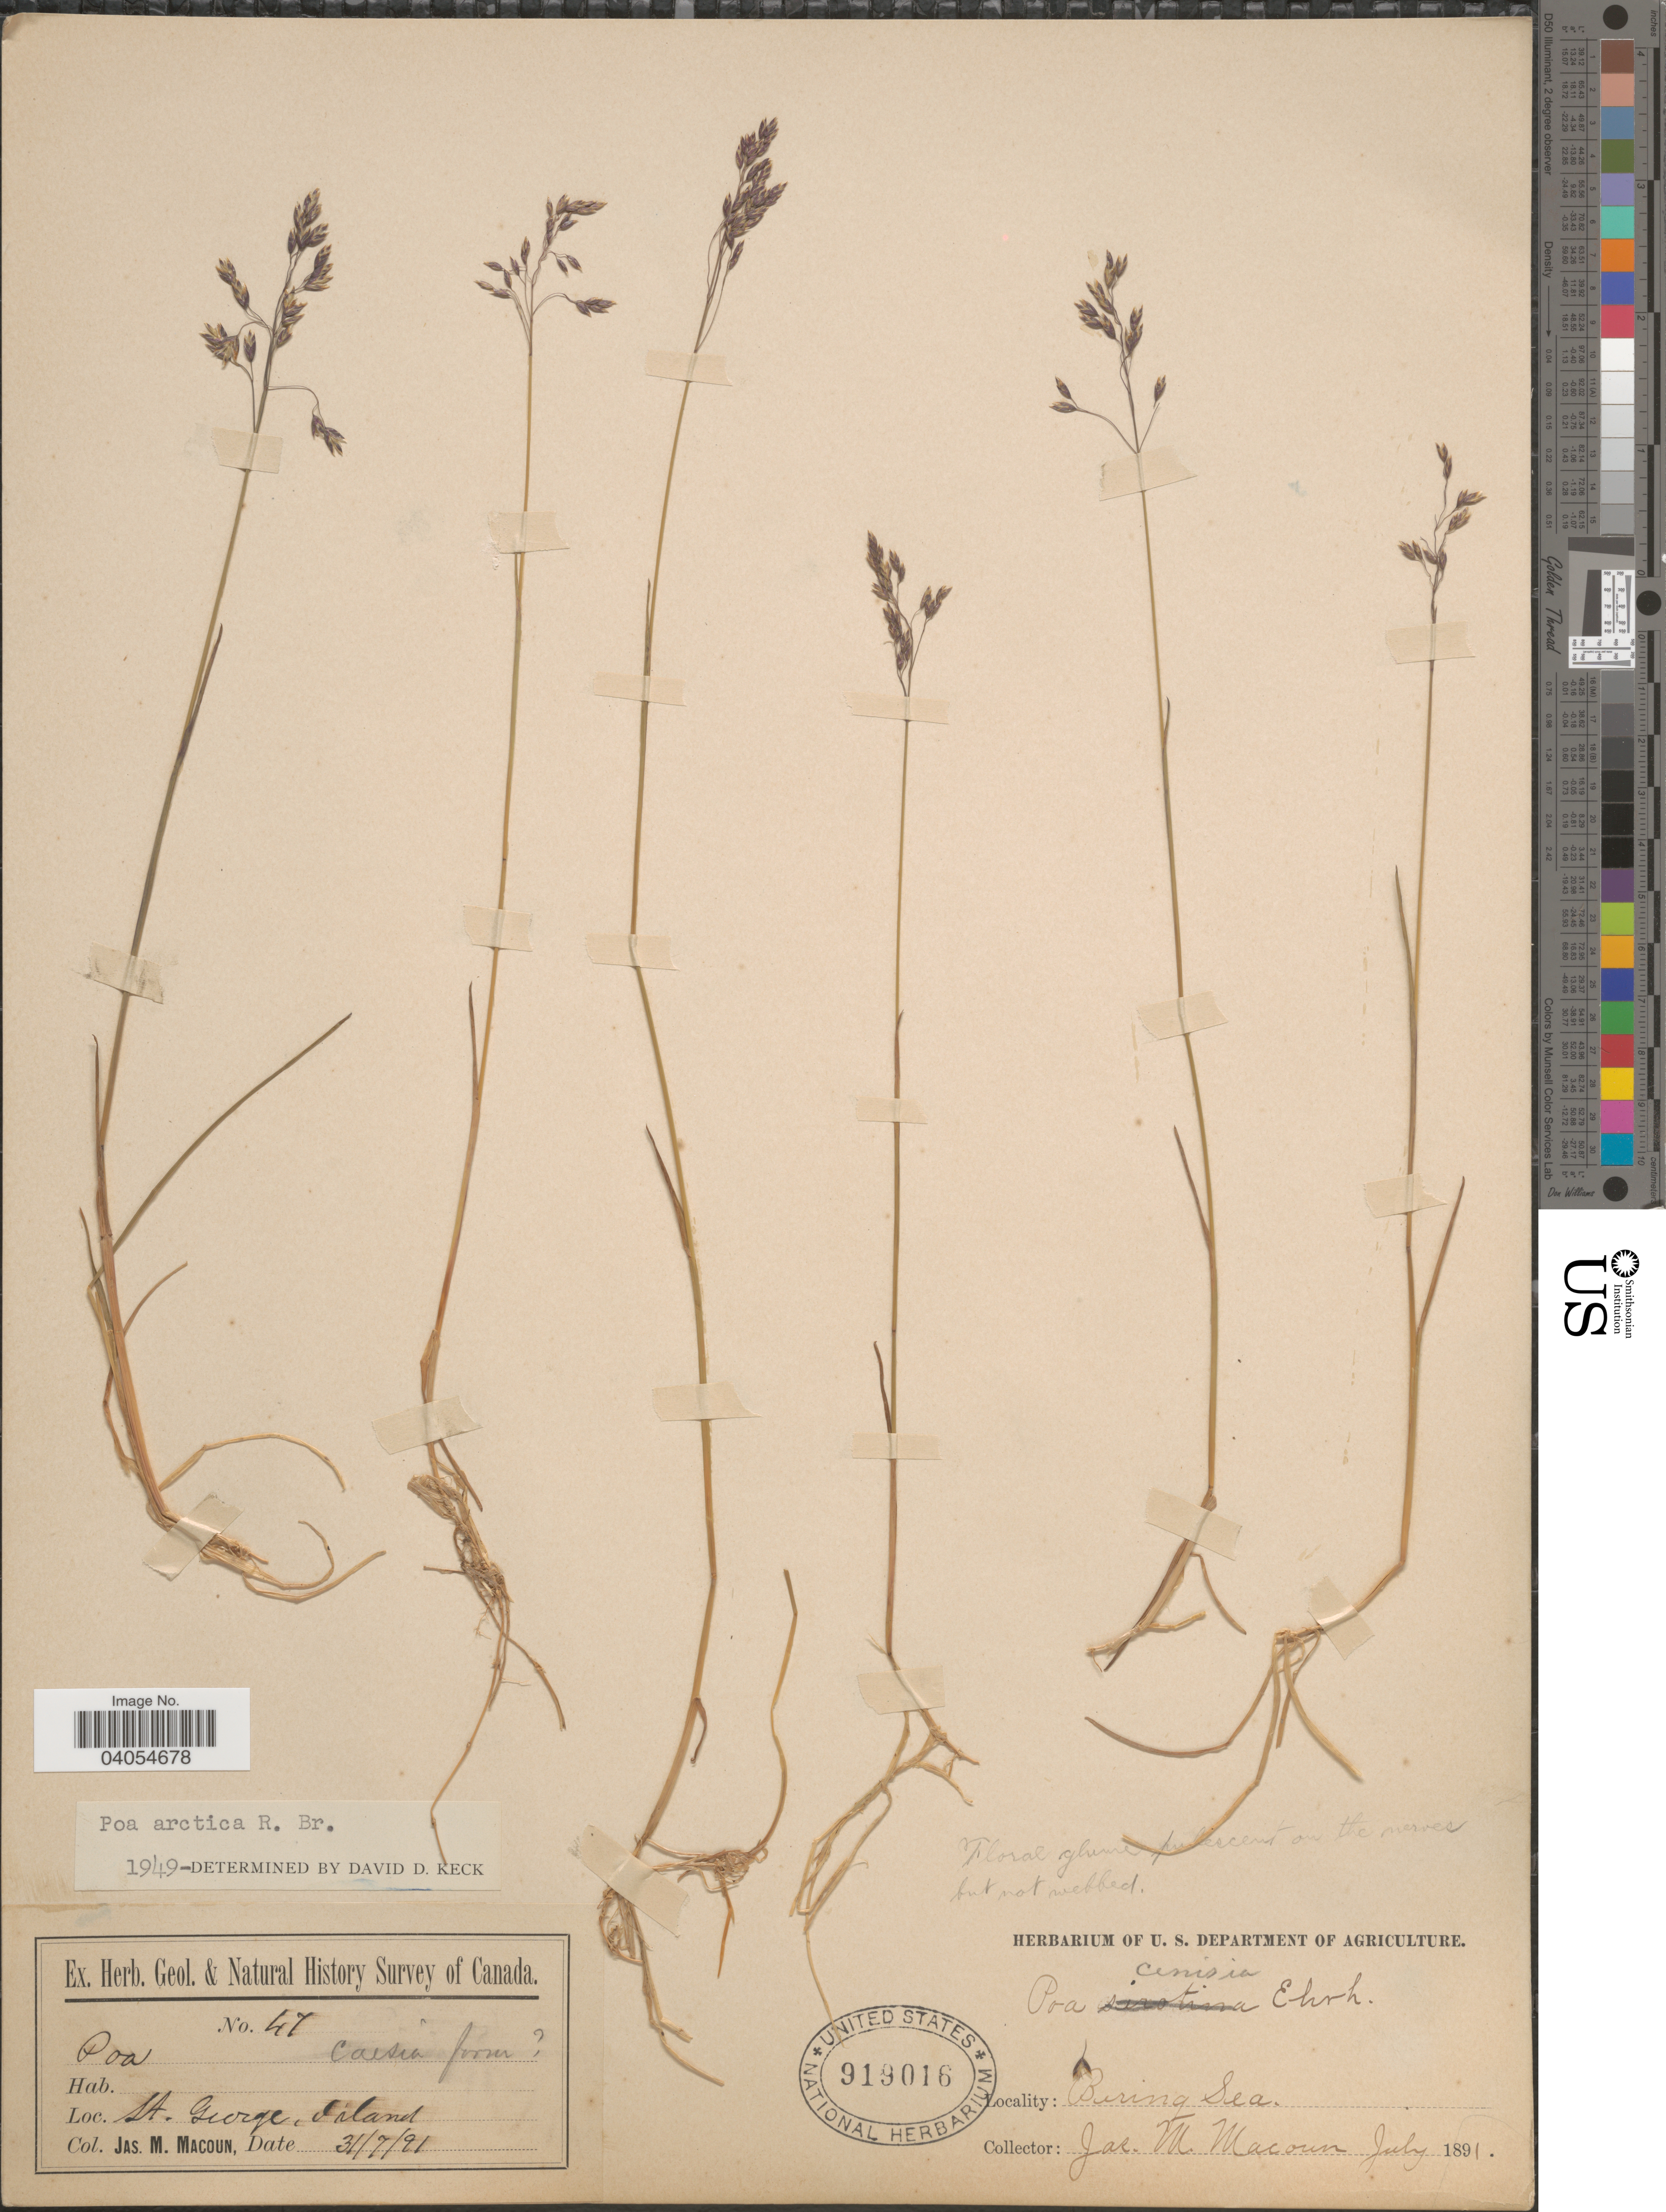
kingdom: Plantae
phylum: Tracheophyta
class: Liliopsida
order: Poales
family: Poaceae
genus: Poa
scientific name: Poa arctica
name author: R. Br.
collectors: J. M. Macoun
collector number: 47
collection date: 1891-07-31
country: United States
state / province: Alaska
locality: St. George Island. Bering Sea.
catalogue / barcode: US 919016